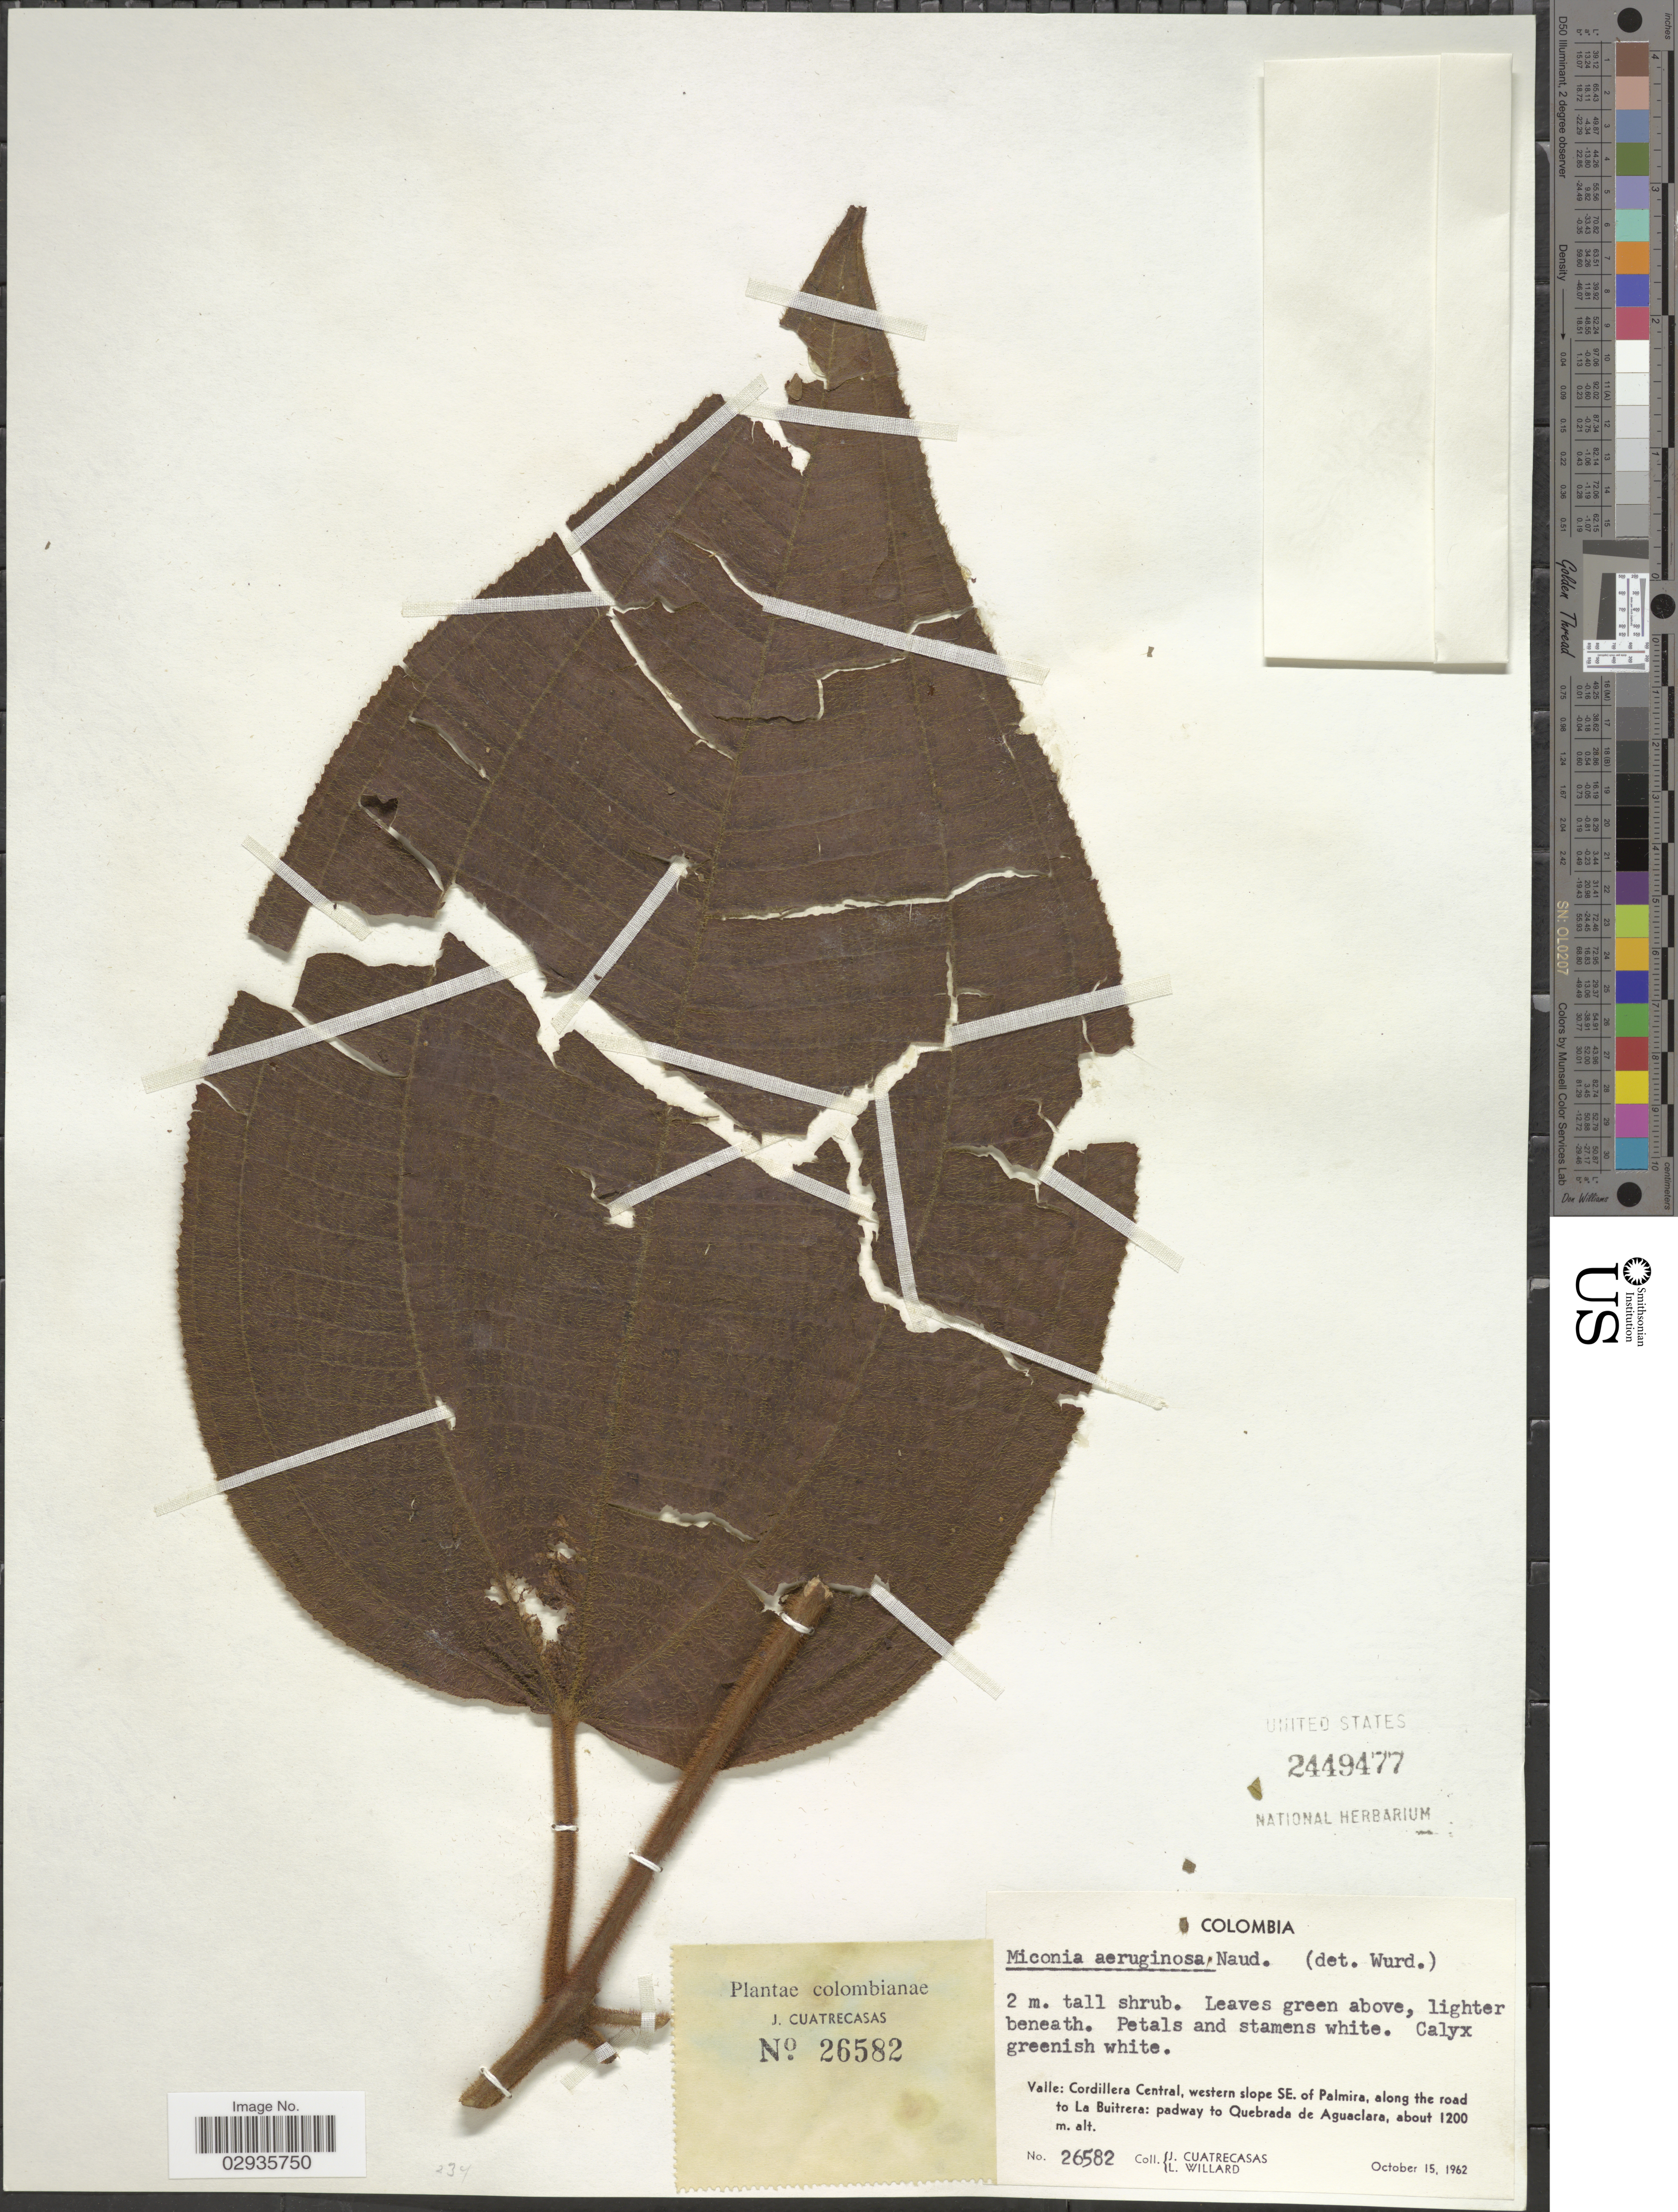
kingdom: Plantae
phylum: Tracheophyta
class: Magnoliopsida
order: Myrtales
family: Melastomataceae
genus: Miconia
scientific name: Miconia aeruginosa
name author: Naudin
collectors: J. Cuatrecasas & L. Willard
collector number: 26582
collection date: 1962-10-15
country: Colombia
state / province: Valle del Cauca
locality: Valle: Cordillera Central, western slope SE. of Palmira, along the road to La Buitrera: padway to Quebrada de Aguaclara.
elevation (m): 1200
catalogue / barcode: US 2449477